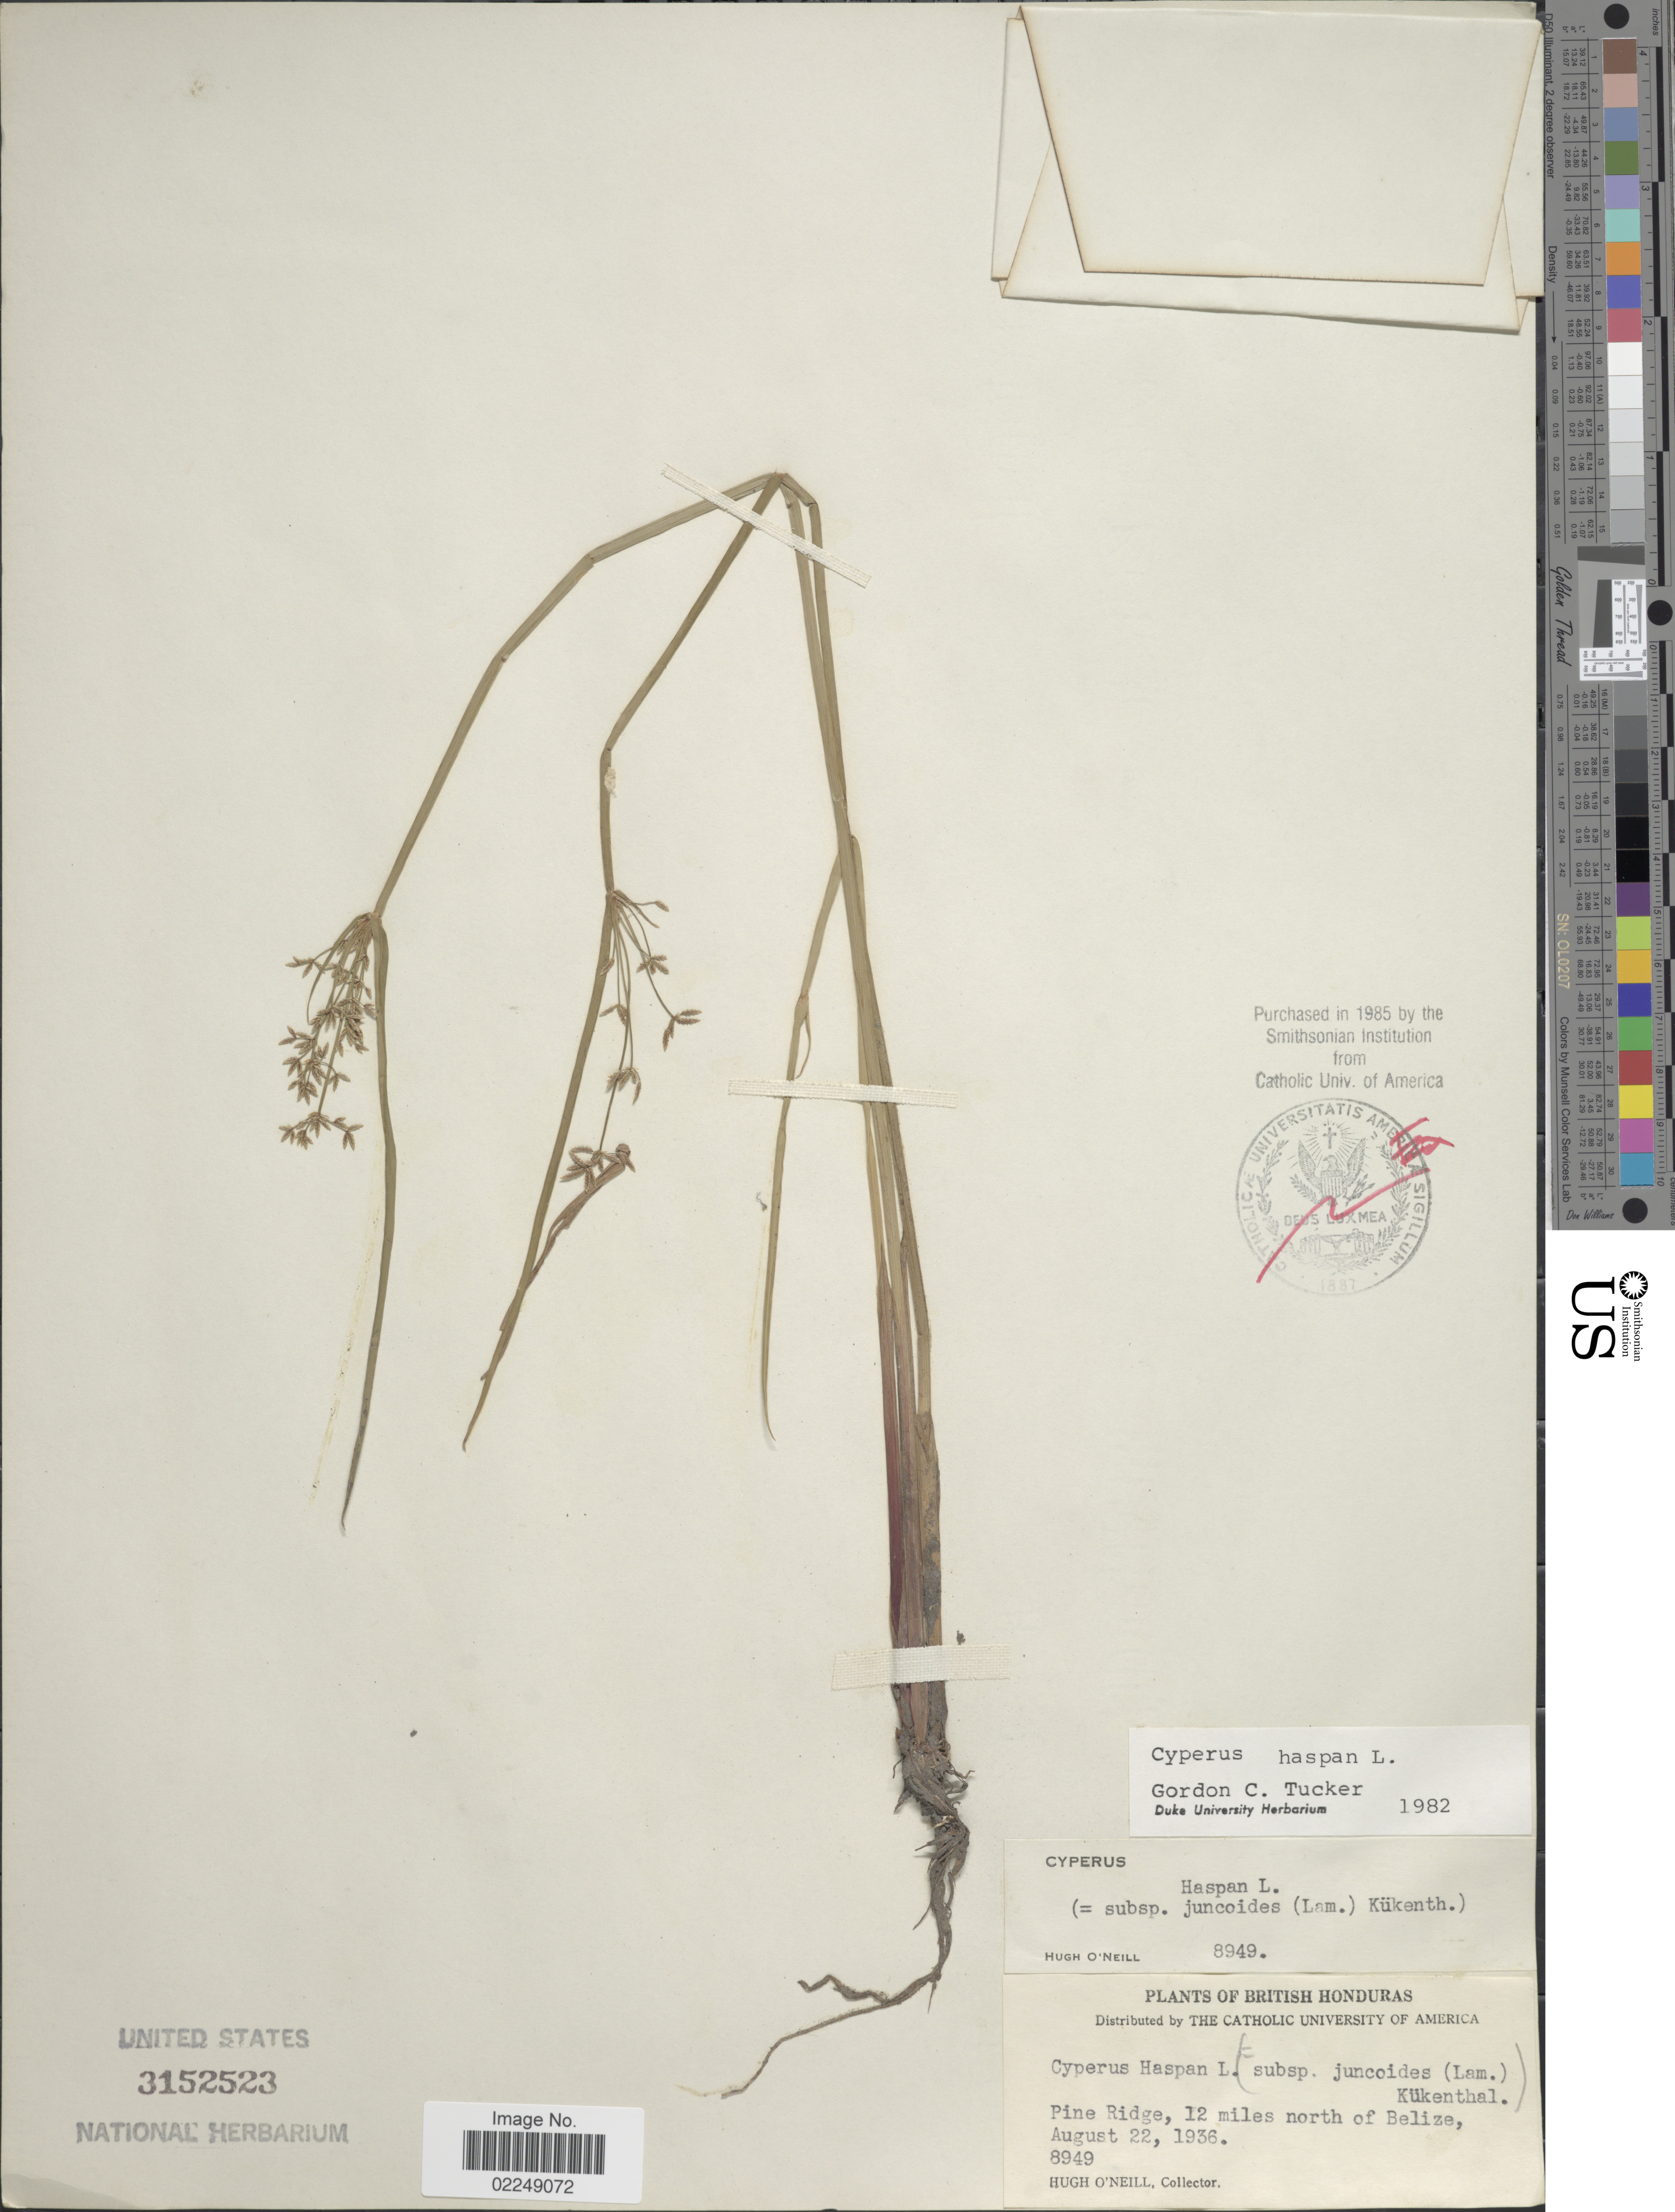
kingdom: Plantae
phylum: Tracheophyta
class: Liliopsida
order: Poales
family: Cyperaceae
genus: Cyperus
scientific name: Cyperus haspan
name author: L.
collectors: H. O'Neill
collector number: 8949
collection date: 1936-08-22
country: Belize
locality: Pine Ridge, 12 miles north of Belize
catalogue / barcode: US 3152523